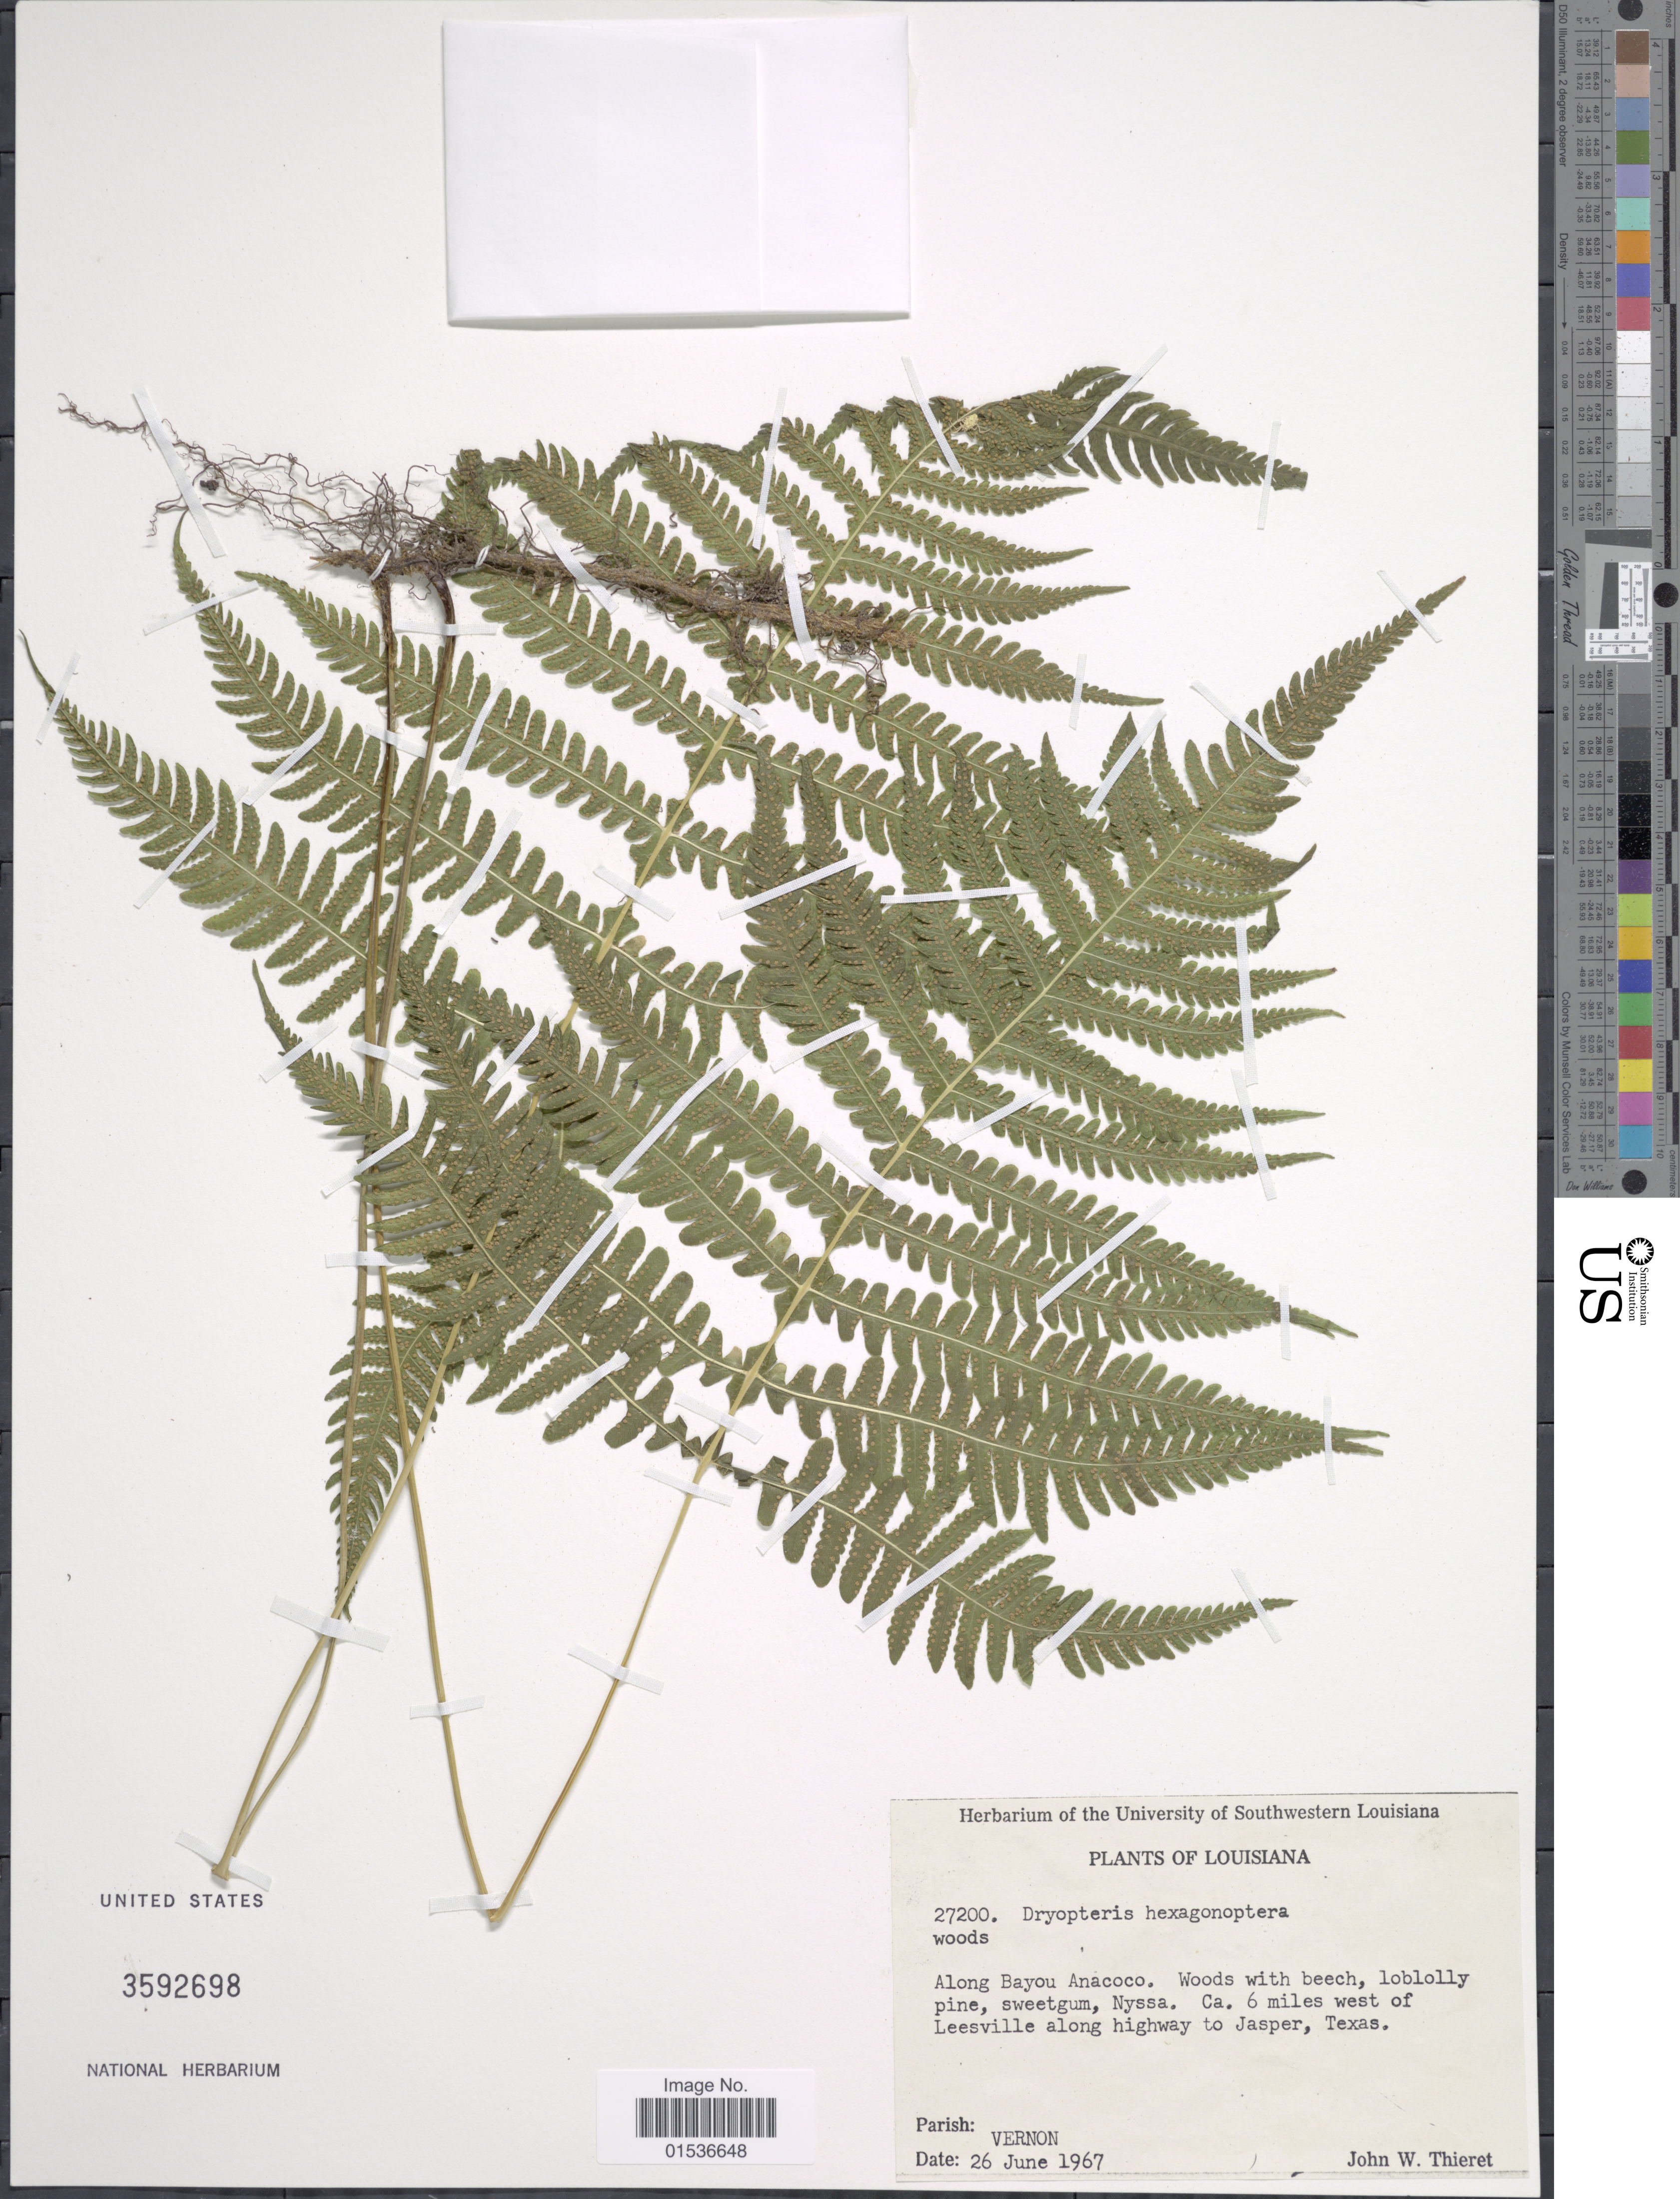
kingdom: Plantae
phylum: Tracheophyta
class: Polypodiopsida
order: Polypodiales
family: Thelypteridaceae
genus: Phegopteris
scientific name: Phegopteris hexagonoptera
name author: (Michx.) Fée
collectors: J. W. Thieret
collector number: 27200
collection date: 1967-06-26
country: United States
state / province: Texas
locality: Louisiana, Along Bayou Anacoco. Ca. 6 miles west of Leesville along highway to Jasper, Texas. Parish: Vernon.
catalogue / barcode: US 3592698